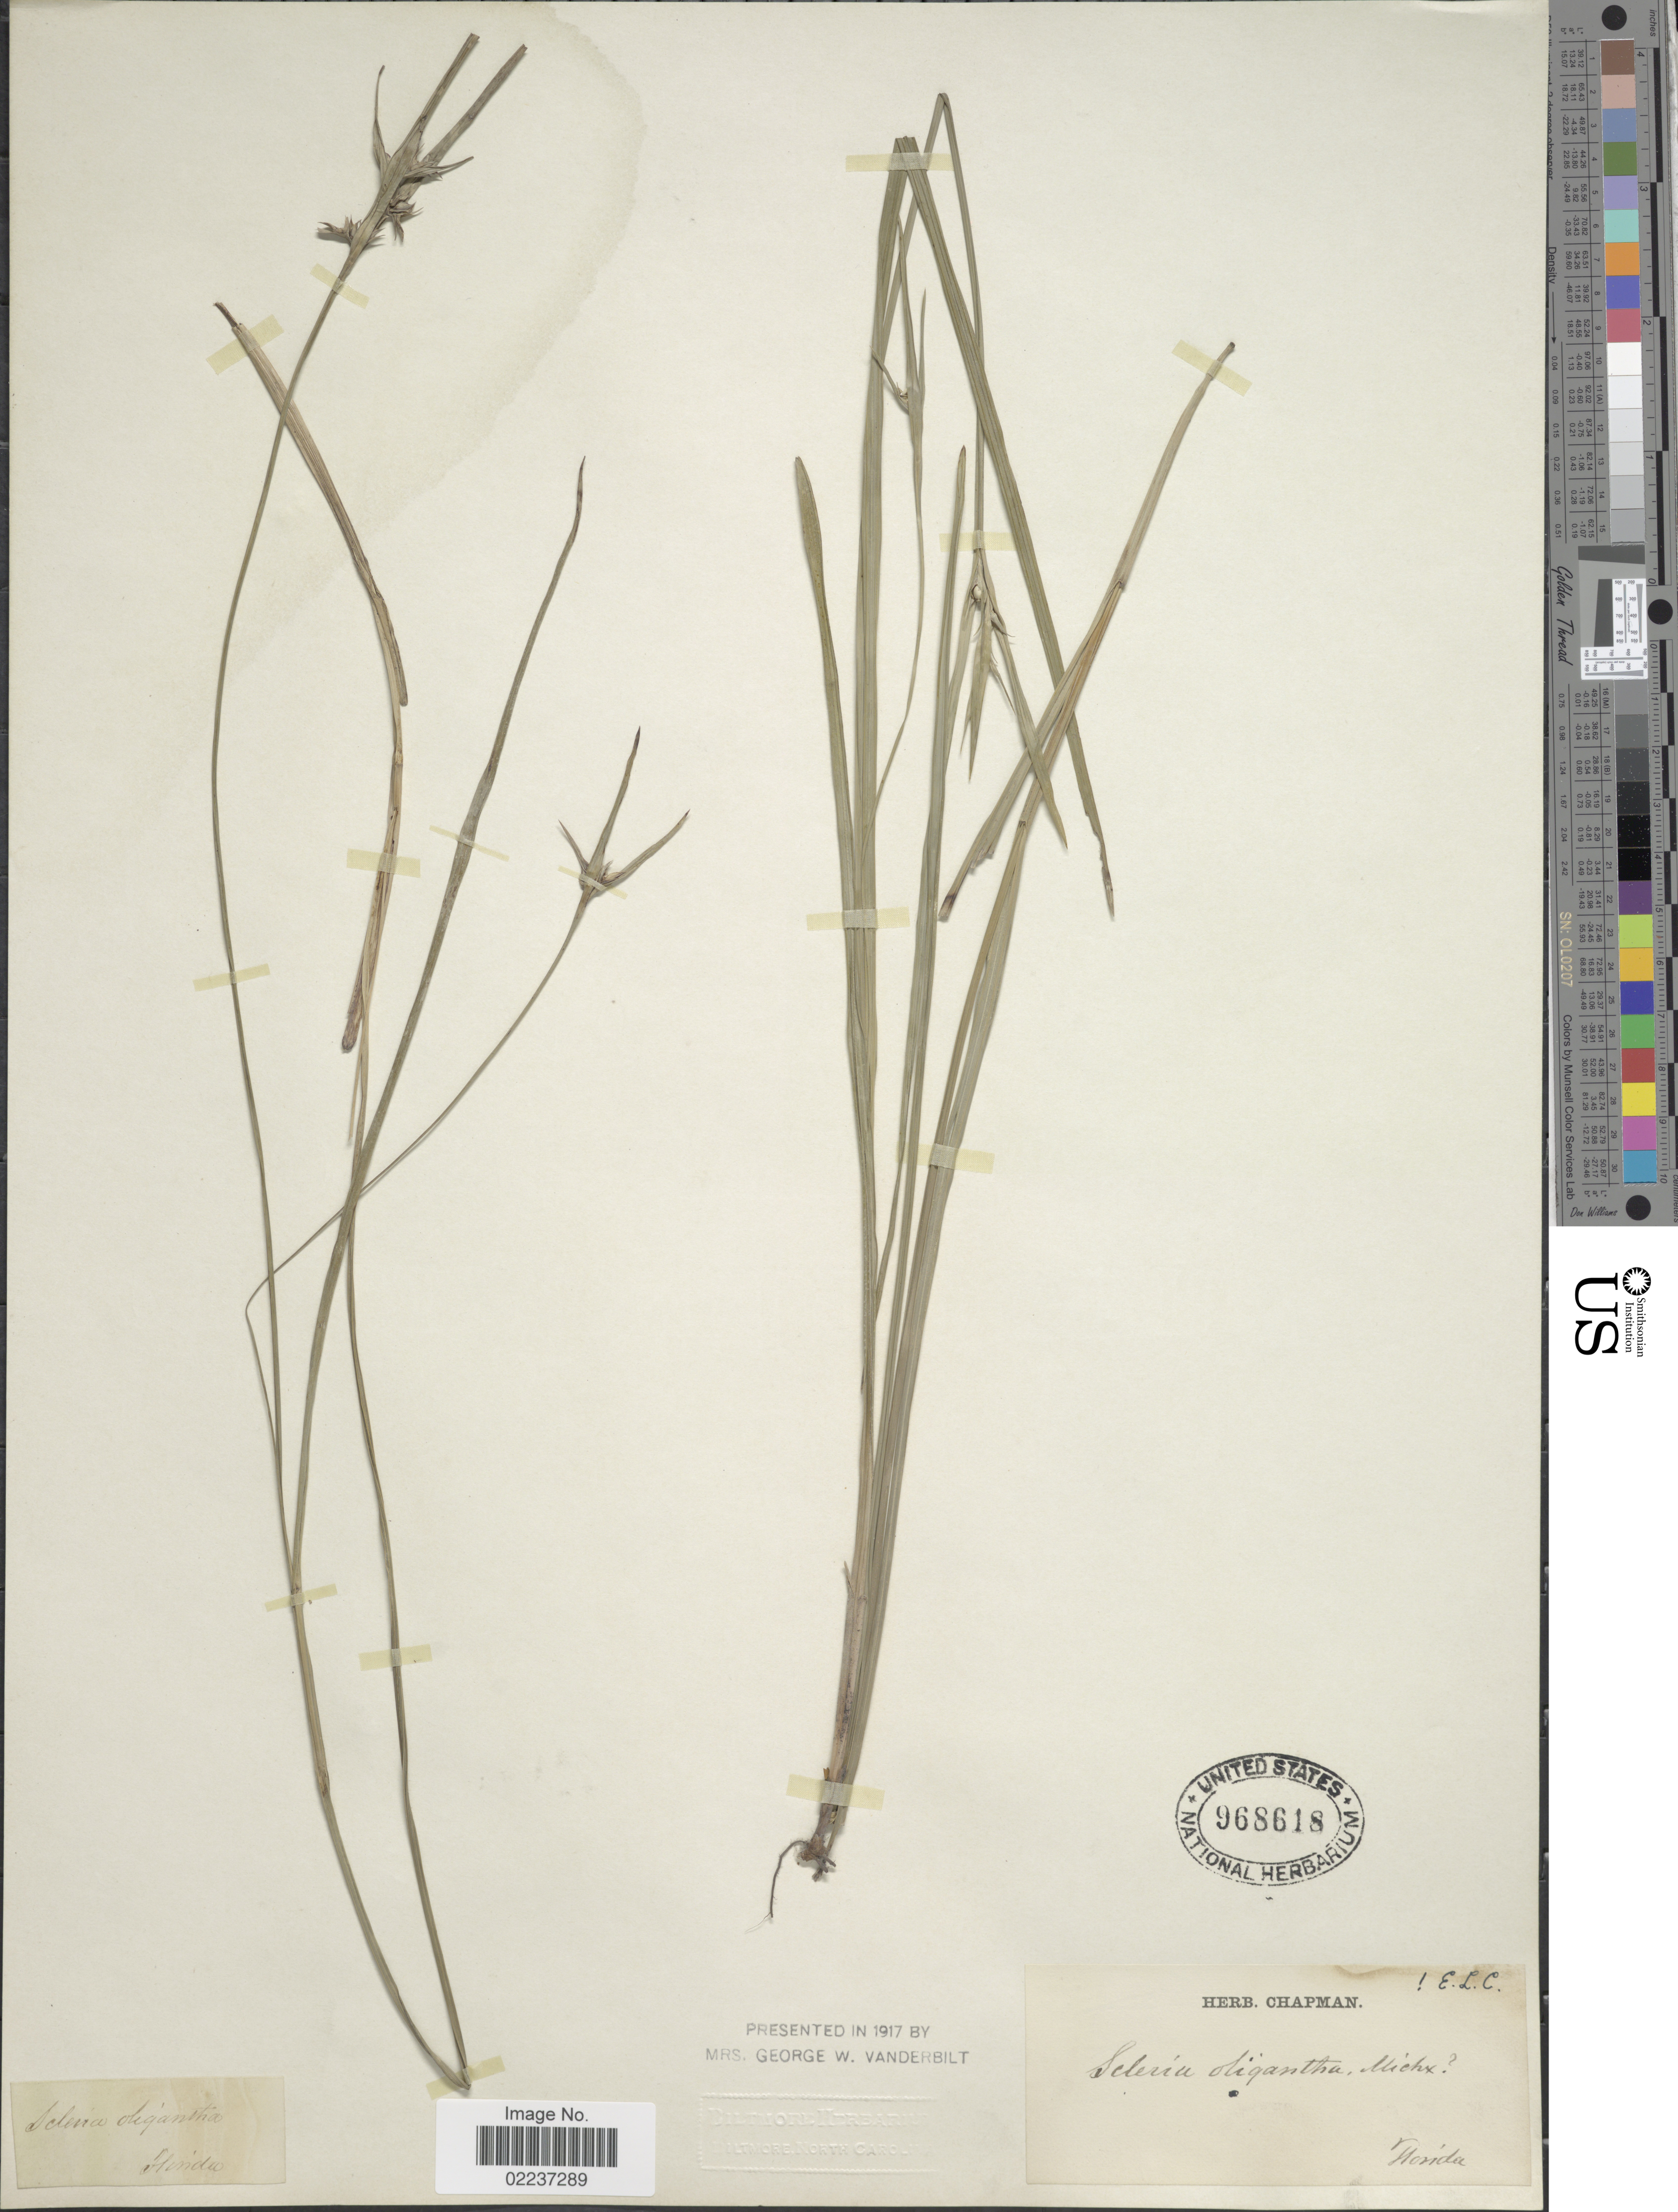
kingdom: Plantae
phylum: Tracheophyta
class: Liliopsida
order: Poales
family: Cyperaceae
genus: Scleria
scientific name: Scleria oligantha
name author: Michx.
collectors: ex herb. Chapman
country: United States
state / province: Florida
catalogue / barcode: US 968618